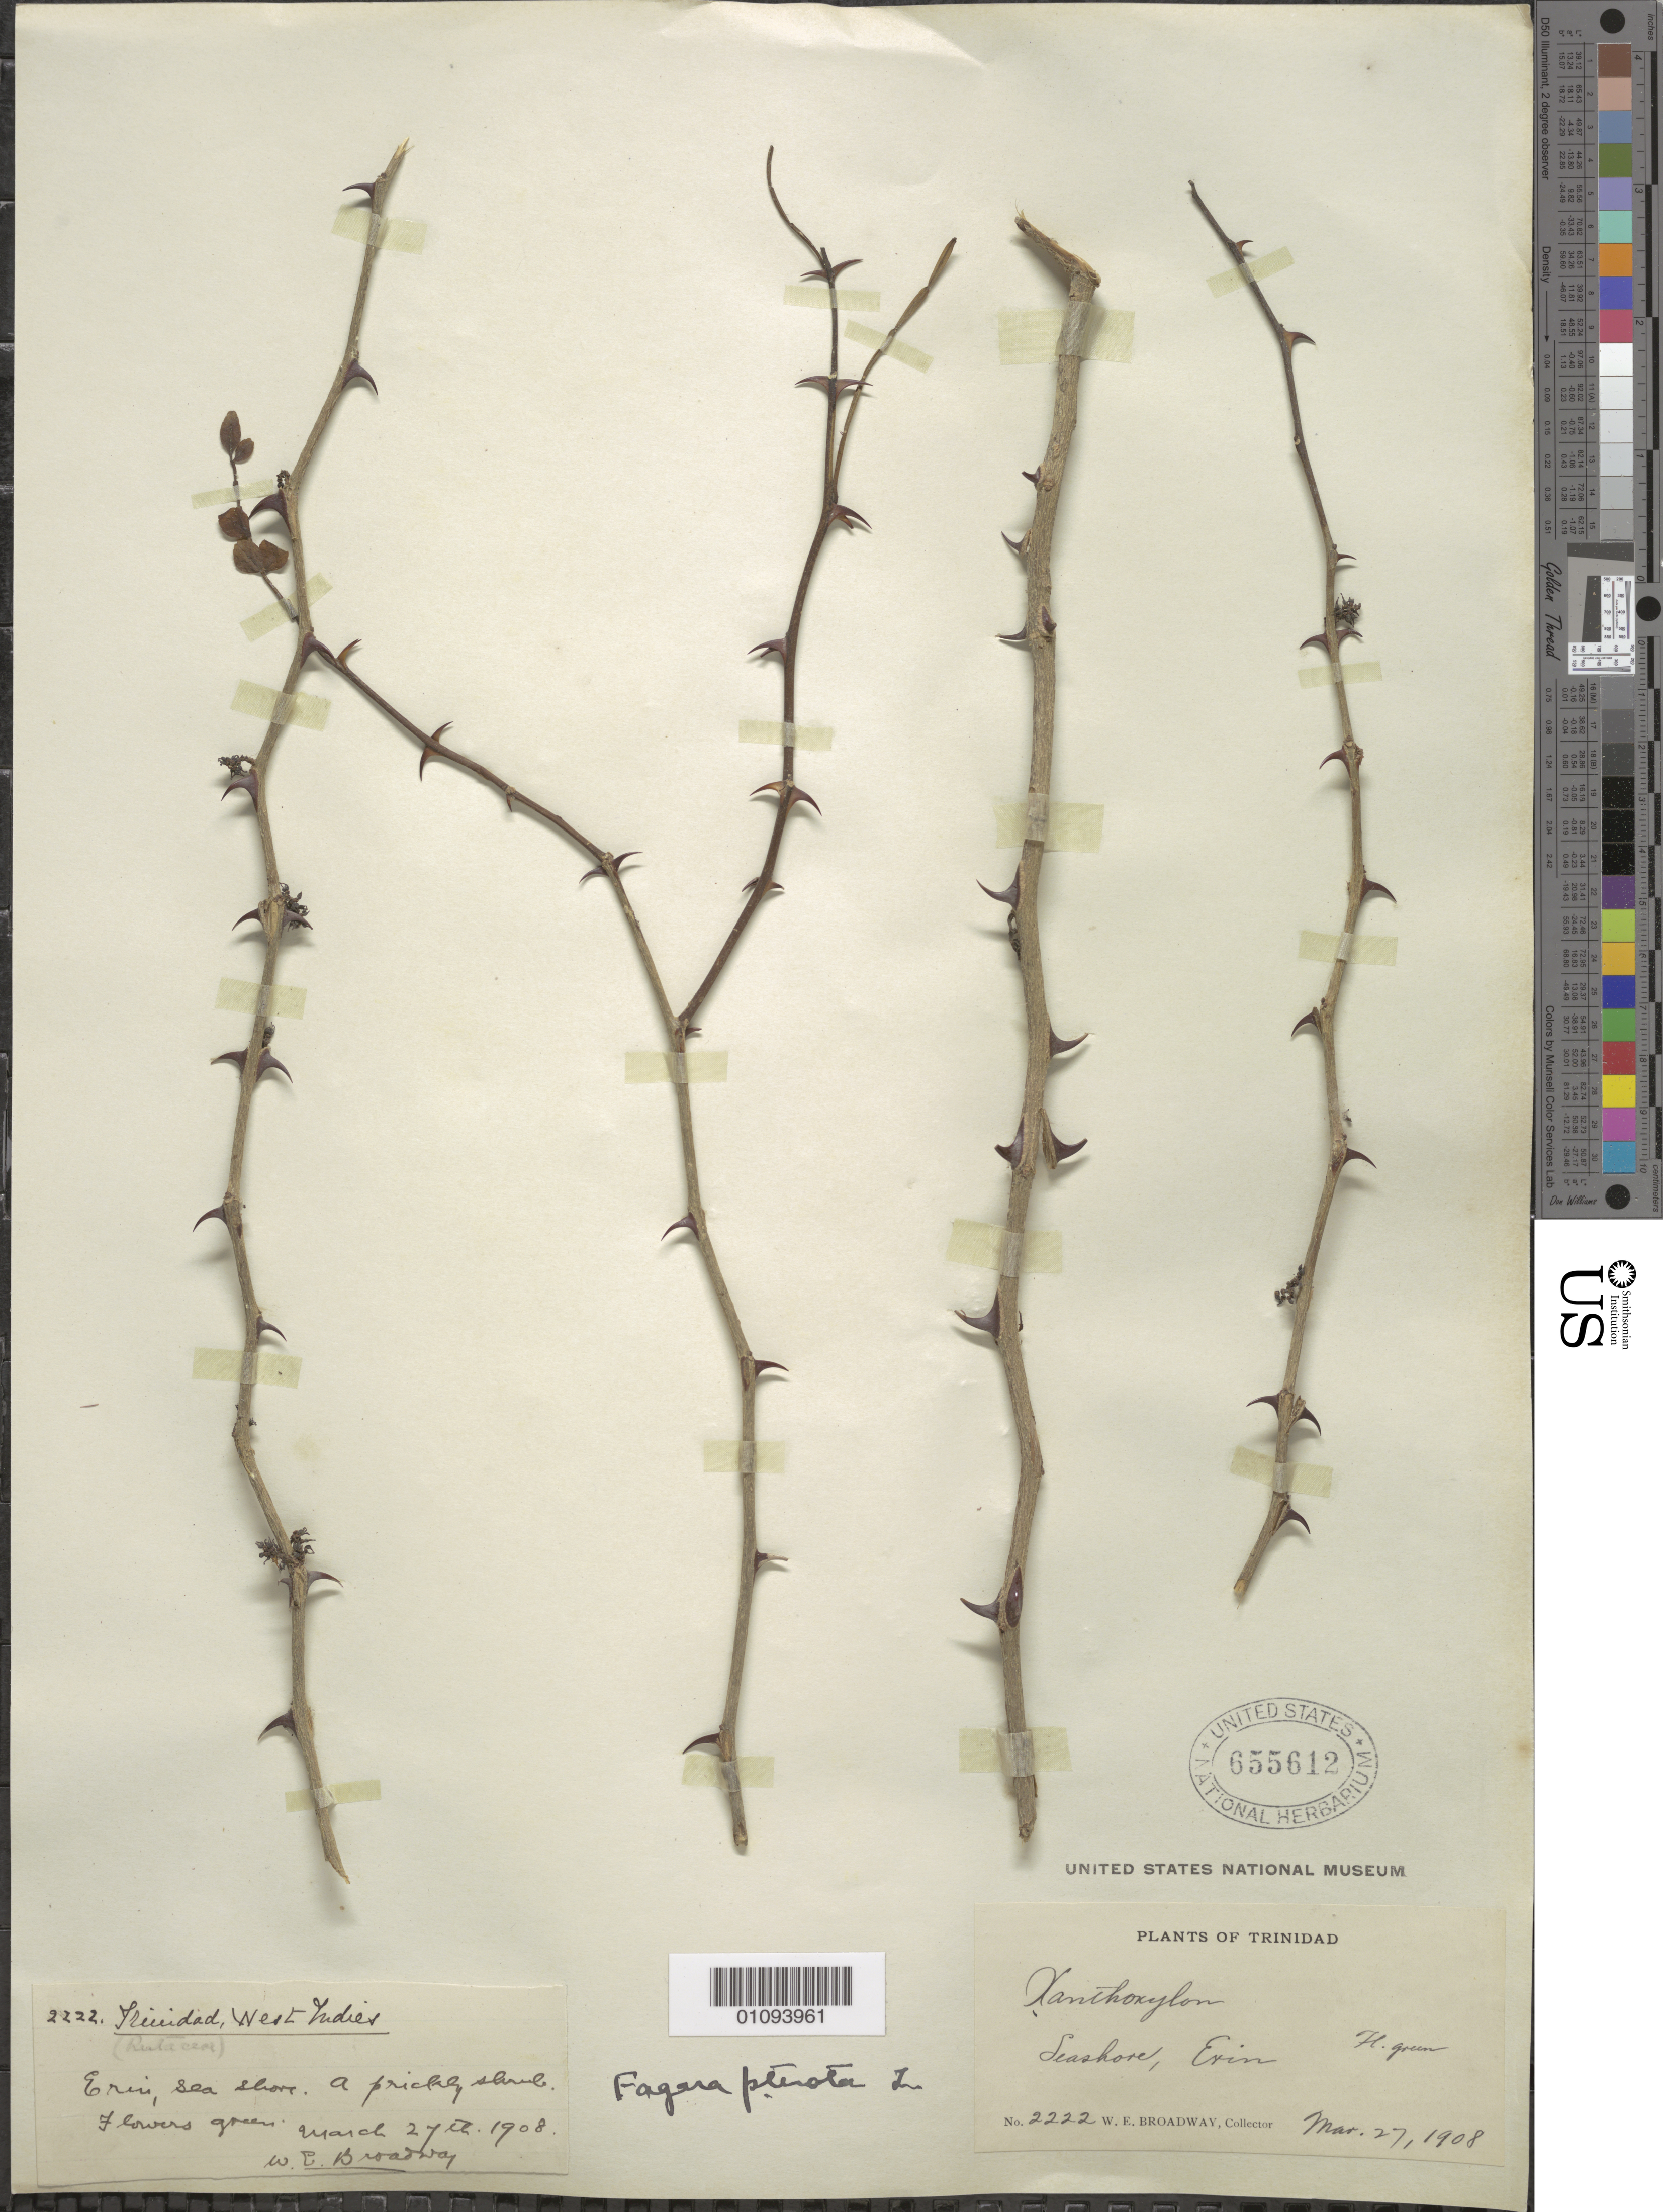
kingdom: Plantae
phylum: Tracheophyta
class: Magnoliopsida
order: Sapindales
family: Rutaceae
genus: Zanthoxylum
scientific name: Zanthoxylum fagara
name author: (L.) Sarg.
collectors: W. E. Broadway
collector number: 2222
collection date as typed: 27 Mar 1908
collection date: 1908-03-27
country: Trinidad and Tobago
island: Trinidad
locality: Erin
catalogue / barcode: US 655612